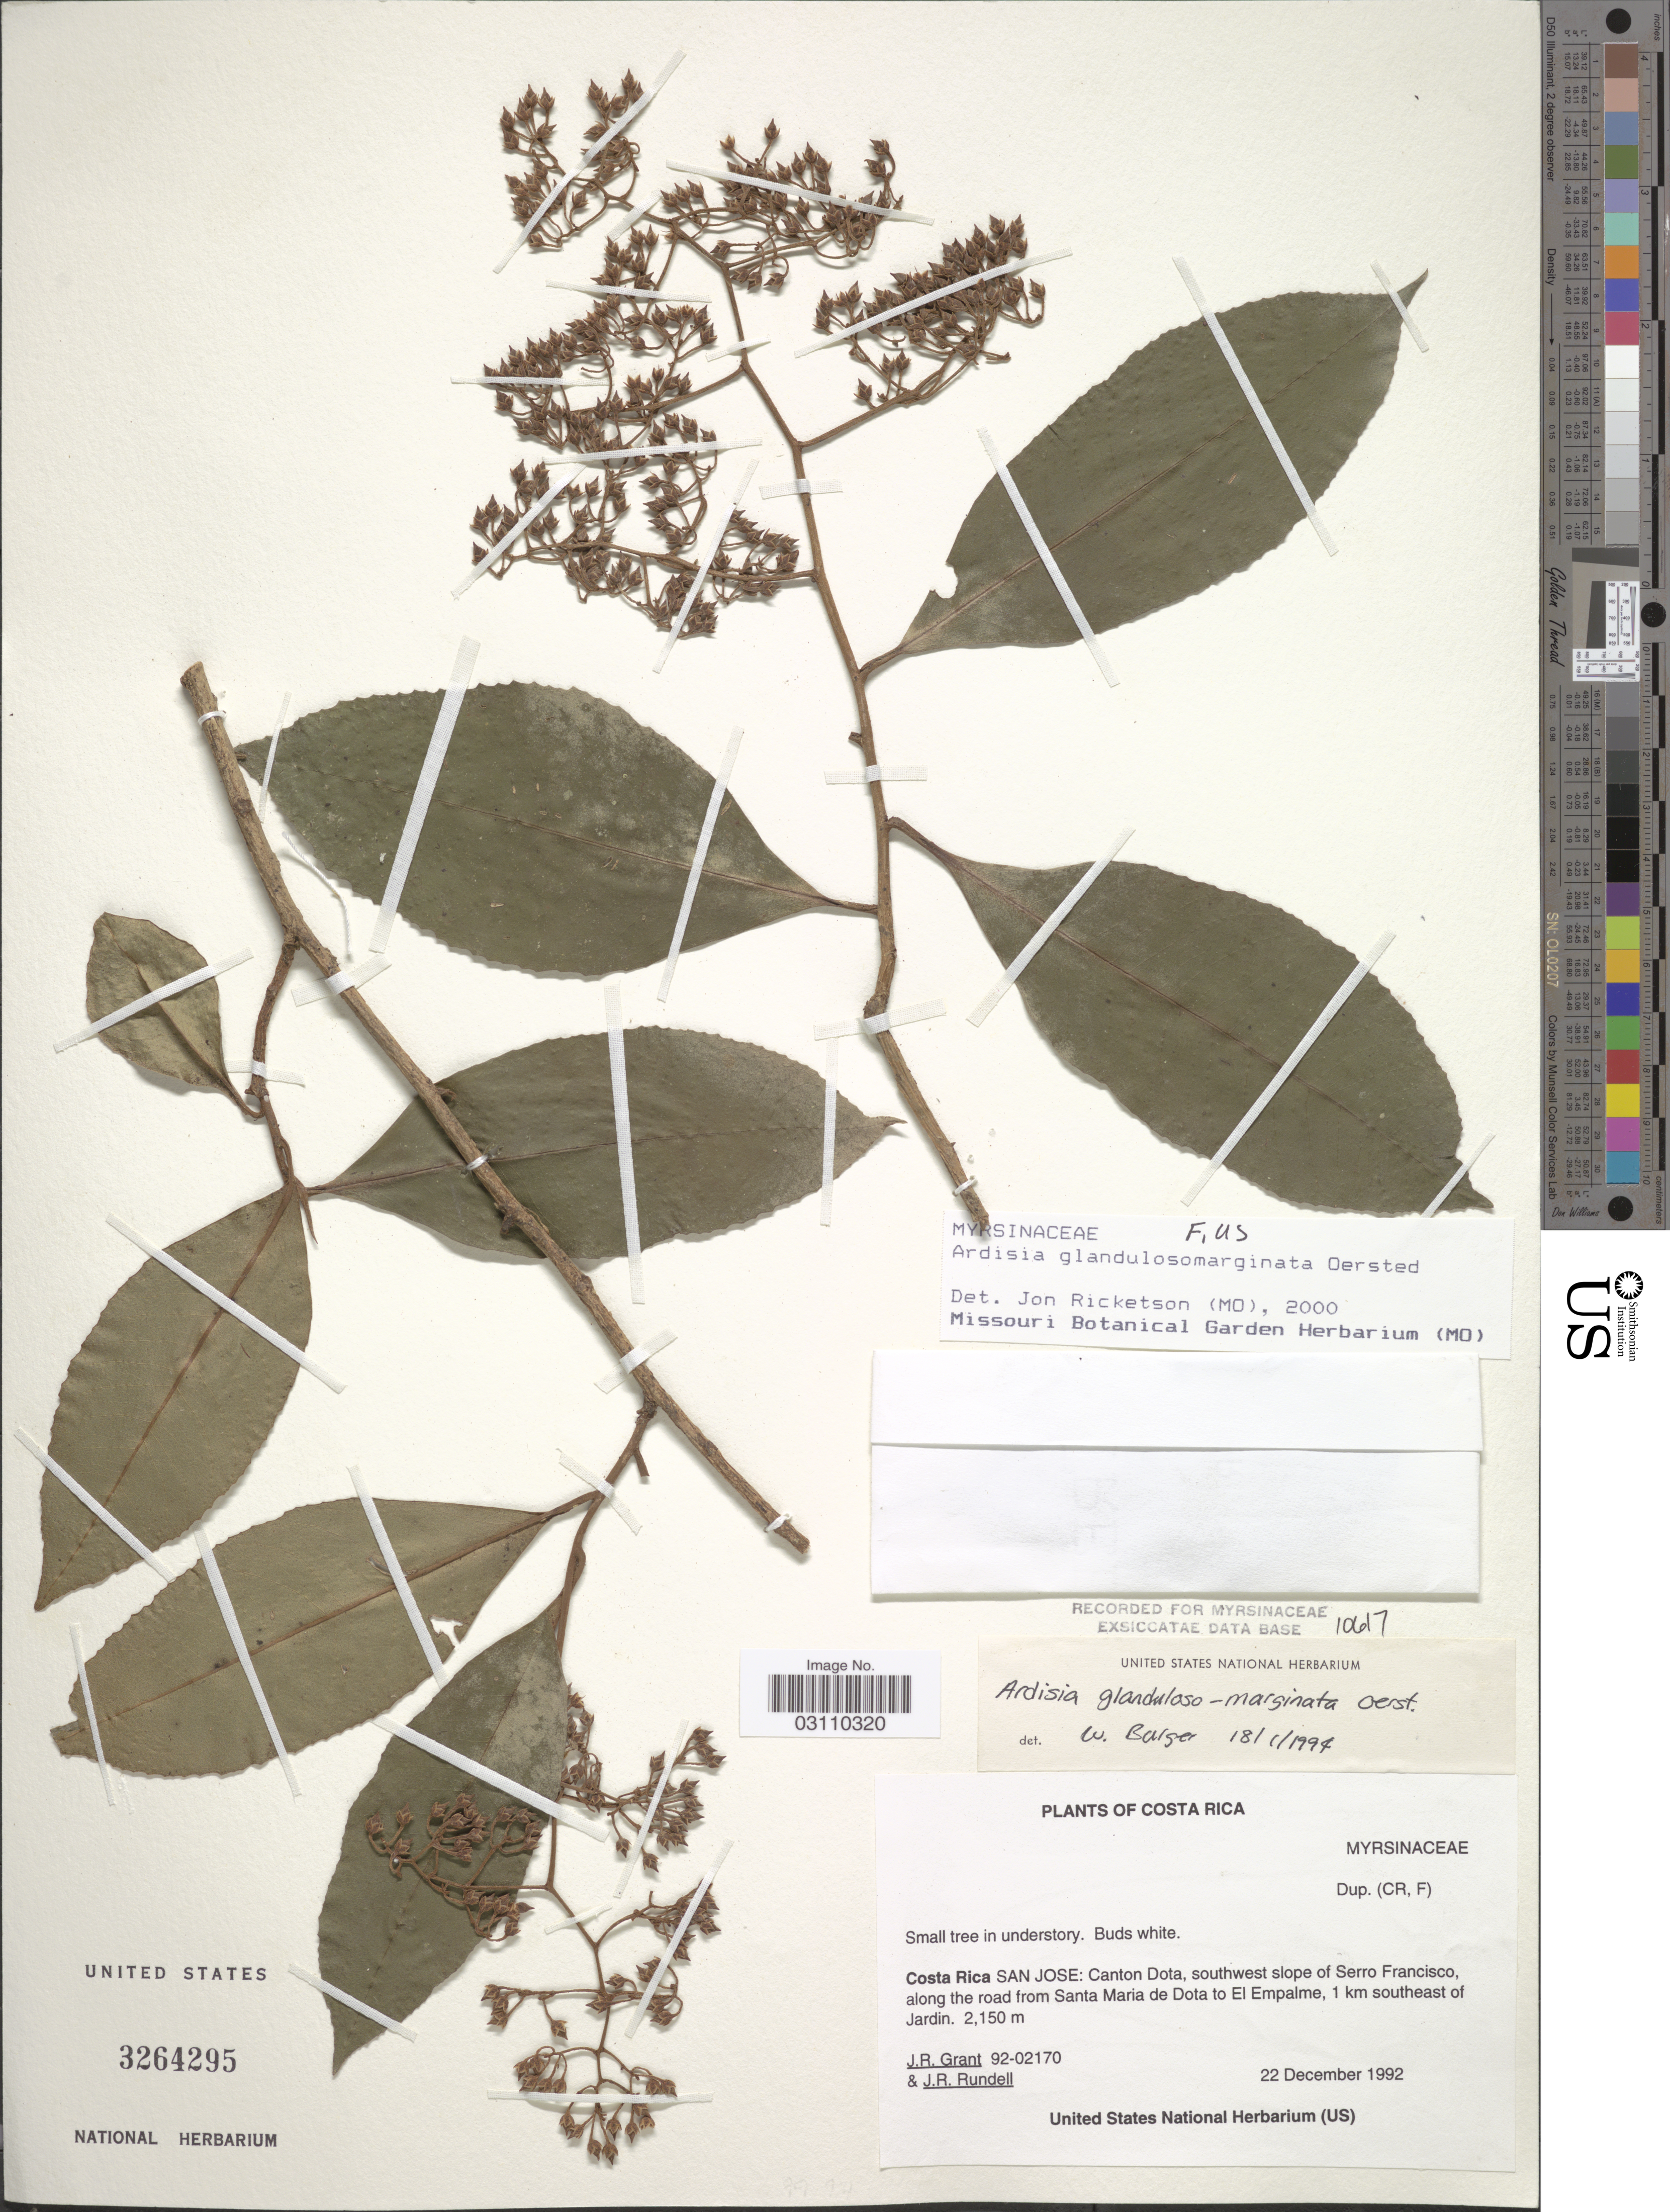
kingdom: Plantae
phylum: Tracheophyta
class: Magnoliopsida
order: Ericales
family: Primulaceae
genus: Ardisia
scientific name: Ardisia glandulosa-marginata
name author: Oerst.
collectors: J. Grant & J. R. Rundell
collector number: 92-02170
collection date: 1992-12-22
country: Costa Rica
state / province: San José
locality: Canton Dota, southwest slope of Serro Francisco, along the road from Santa Maria de Dota to El Empalme, 1 km southeast of Jardin.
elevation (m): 2150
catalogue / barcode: US 3264295